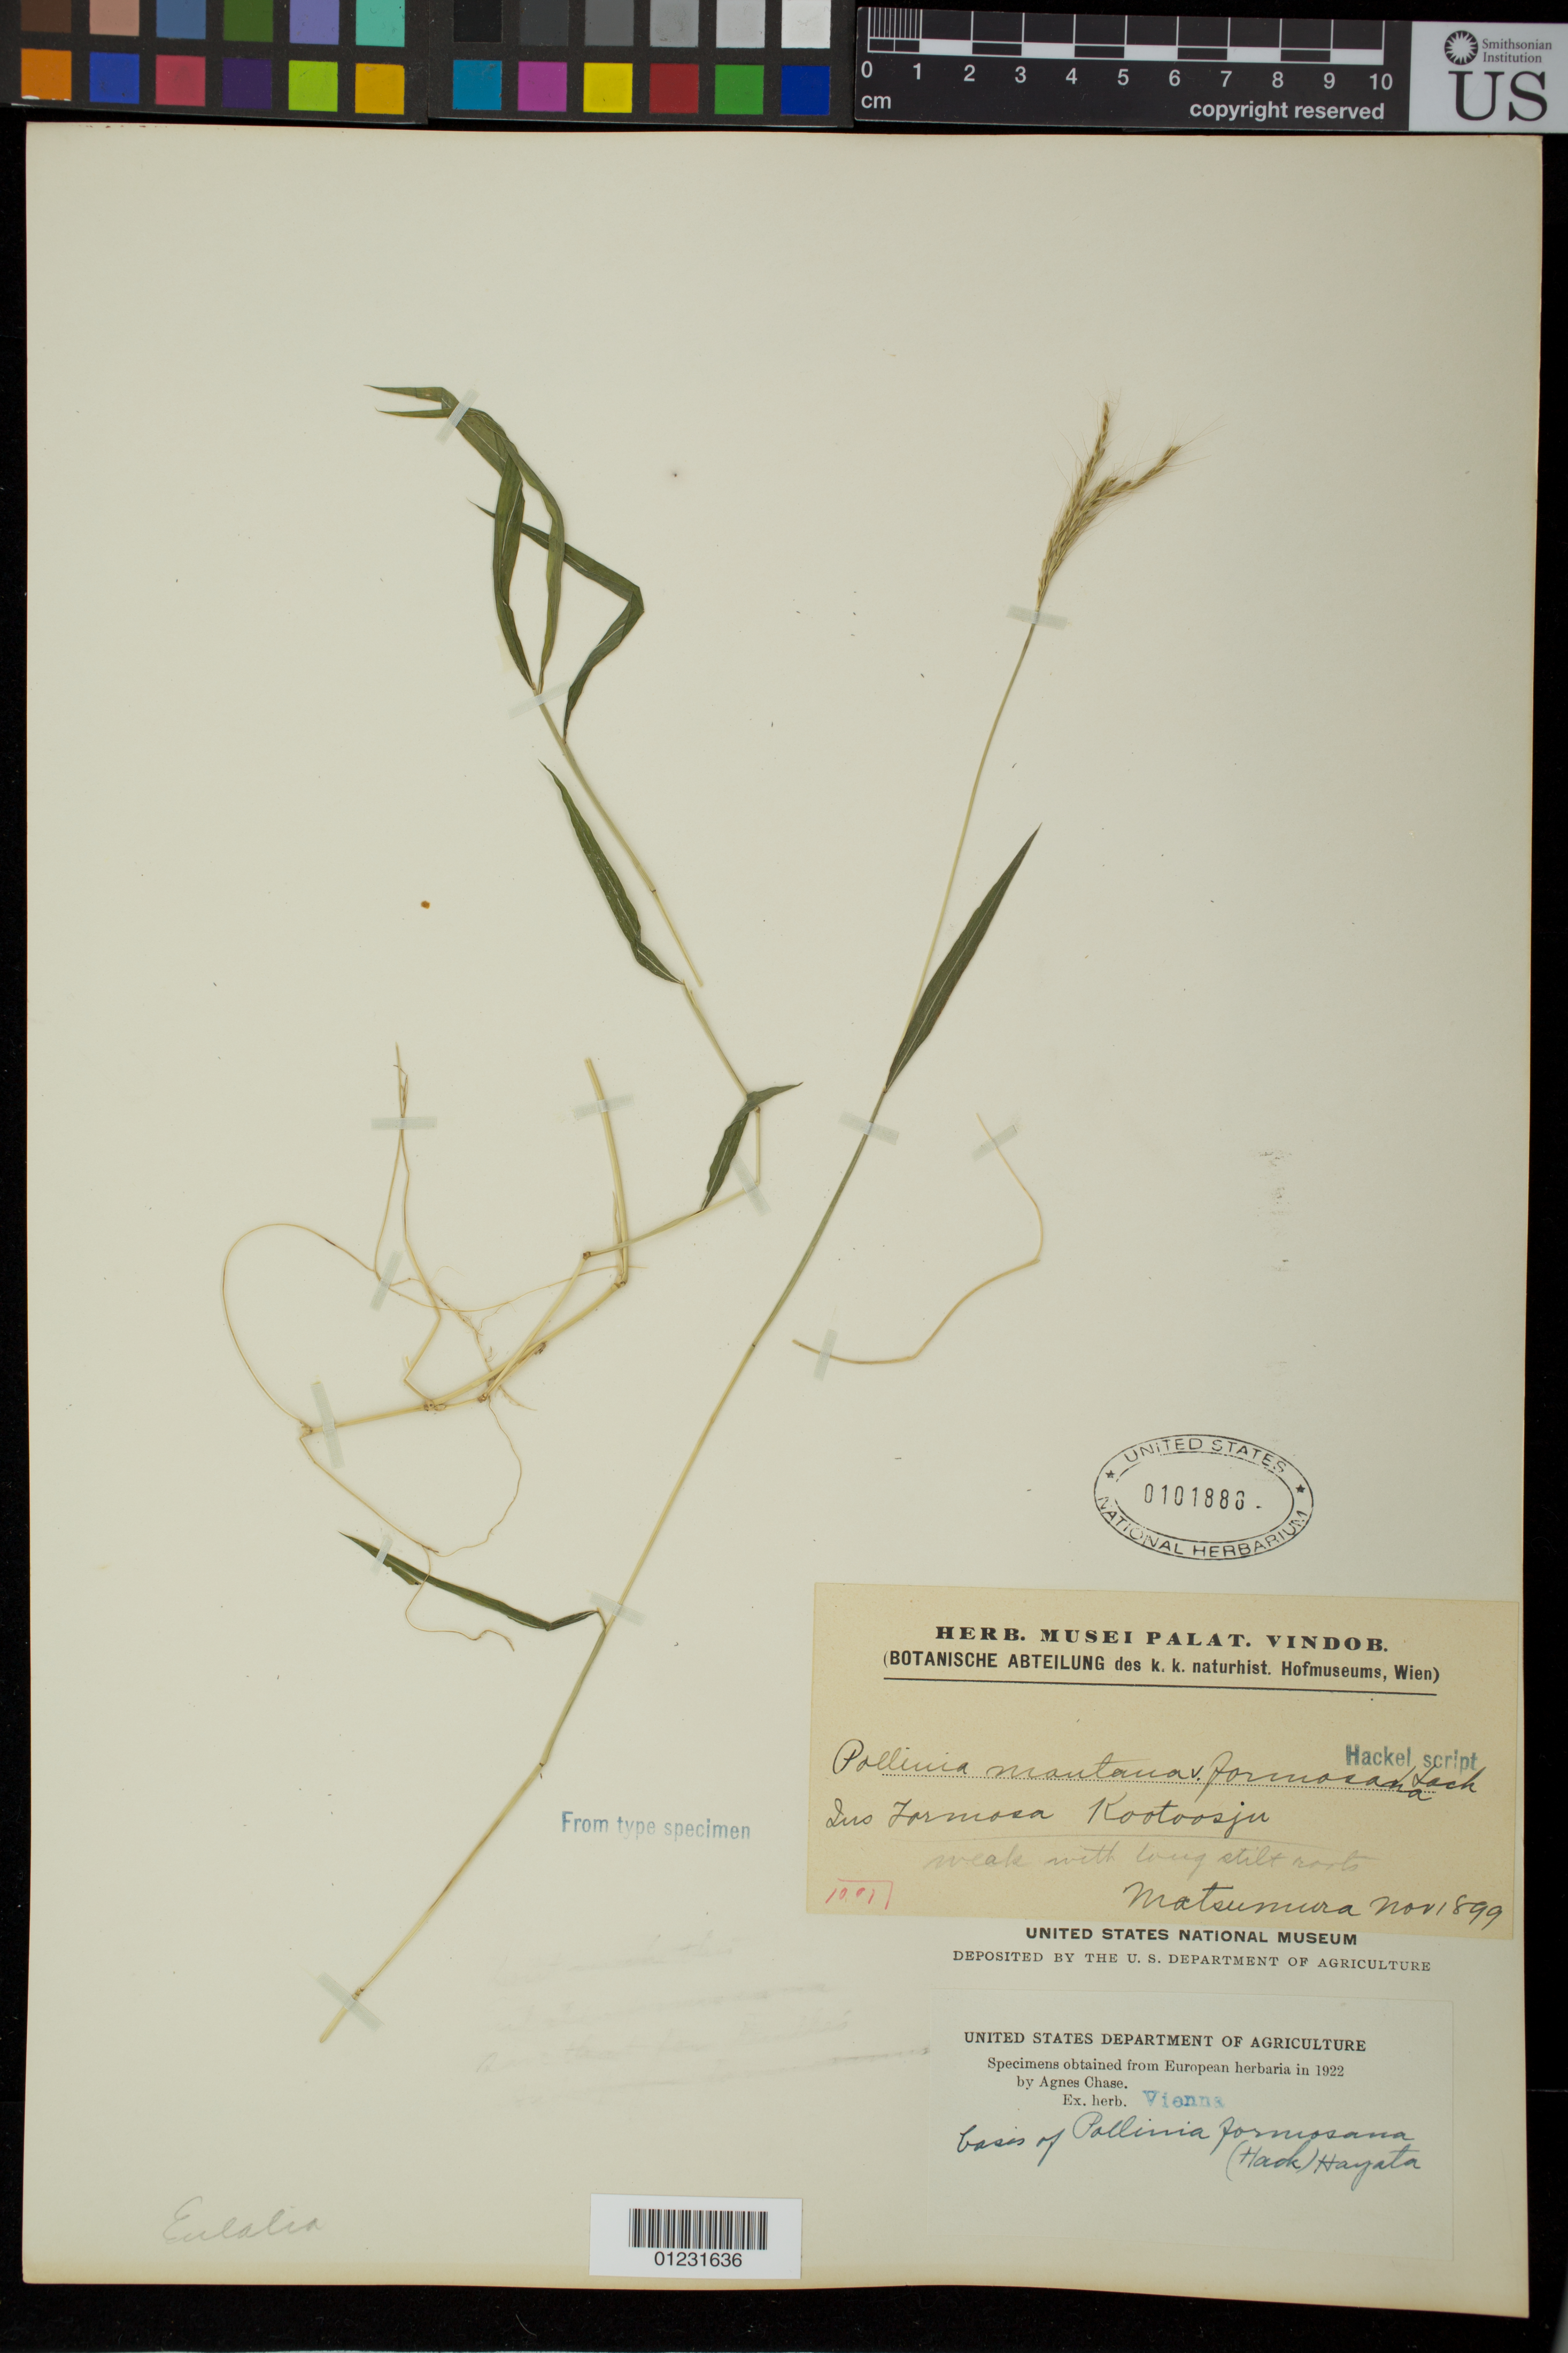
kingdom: Plantae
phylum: Tracheophyta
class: Liliopsida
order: Poales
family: Poaceae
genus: Pollinia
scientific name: Pollinia monantha var. formosana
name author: Hack.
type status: Type Collection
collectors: J. Matsumura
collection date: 1899-11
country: Taiwan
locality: Kutu-su.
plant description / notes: Fragmentary material of type specimen ex herb. Hackel.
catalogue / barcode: US 101888